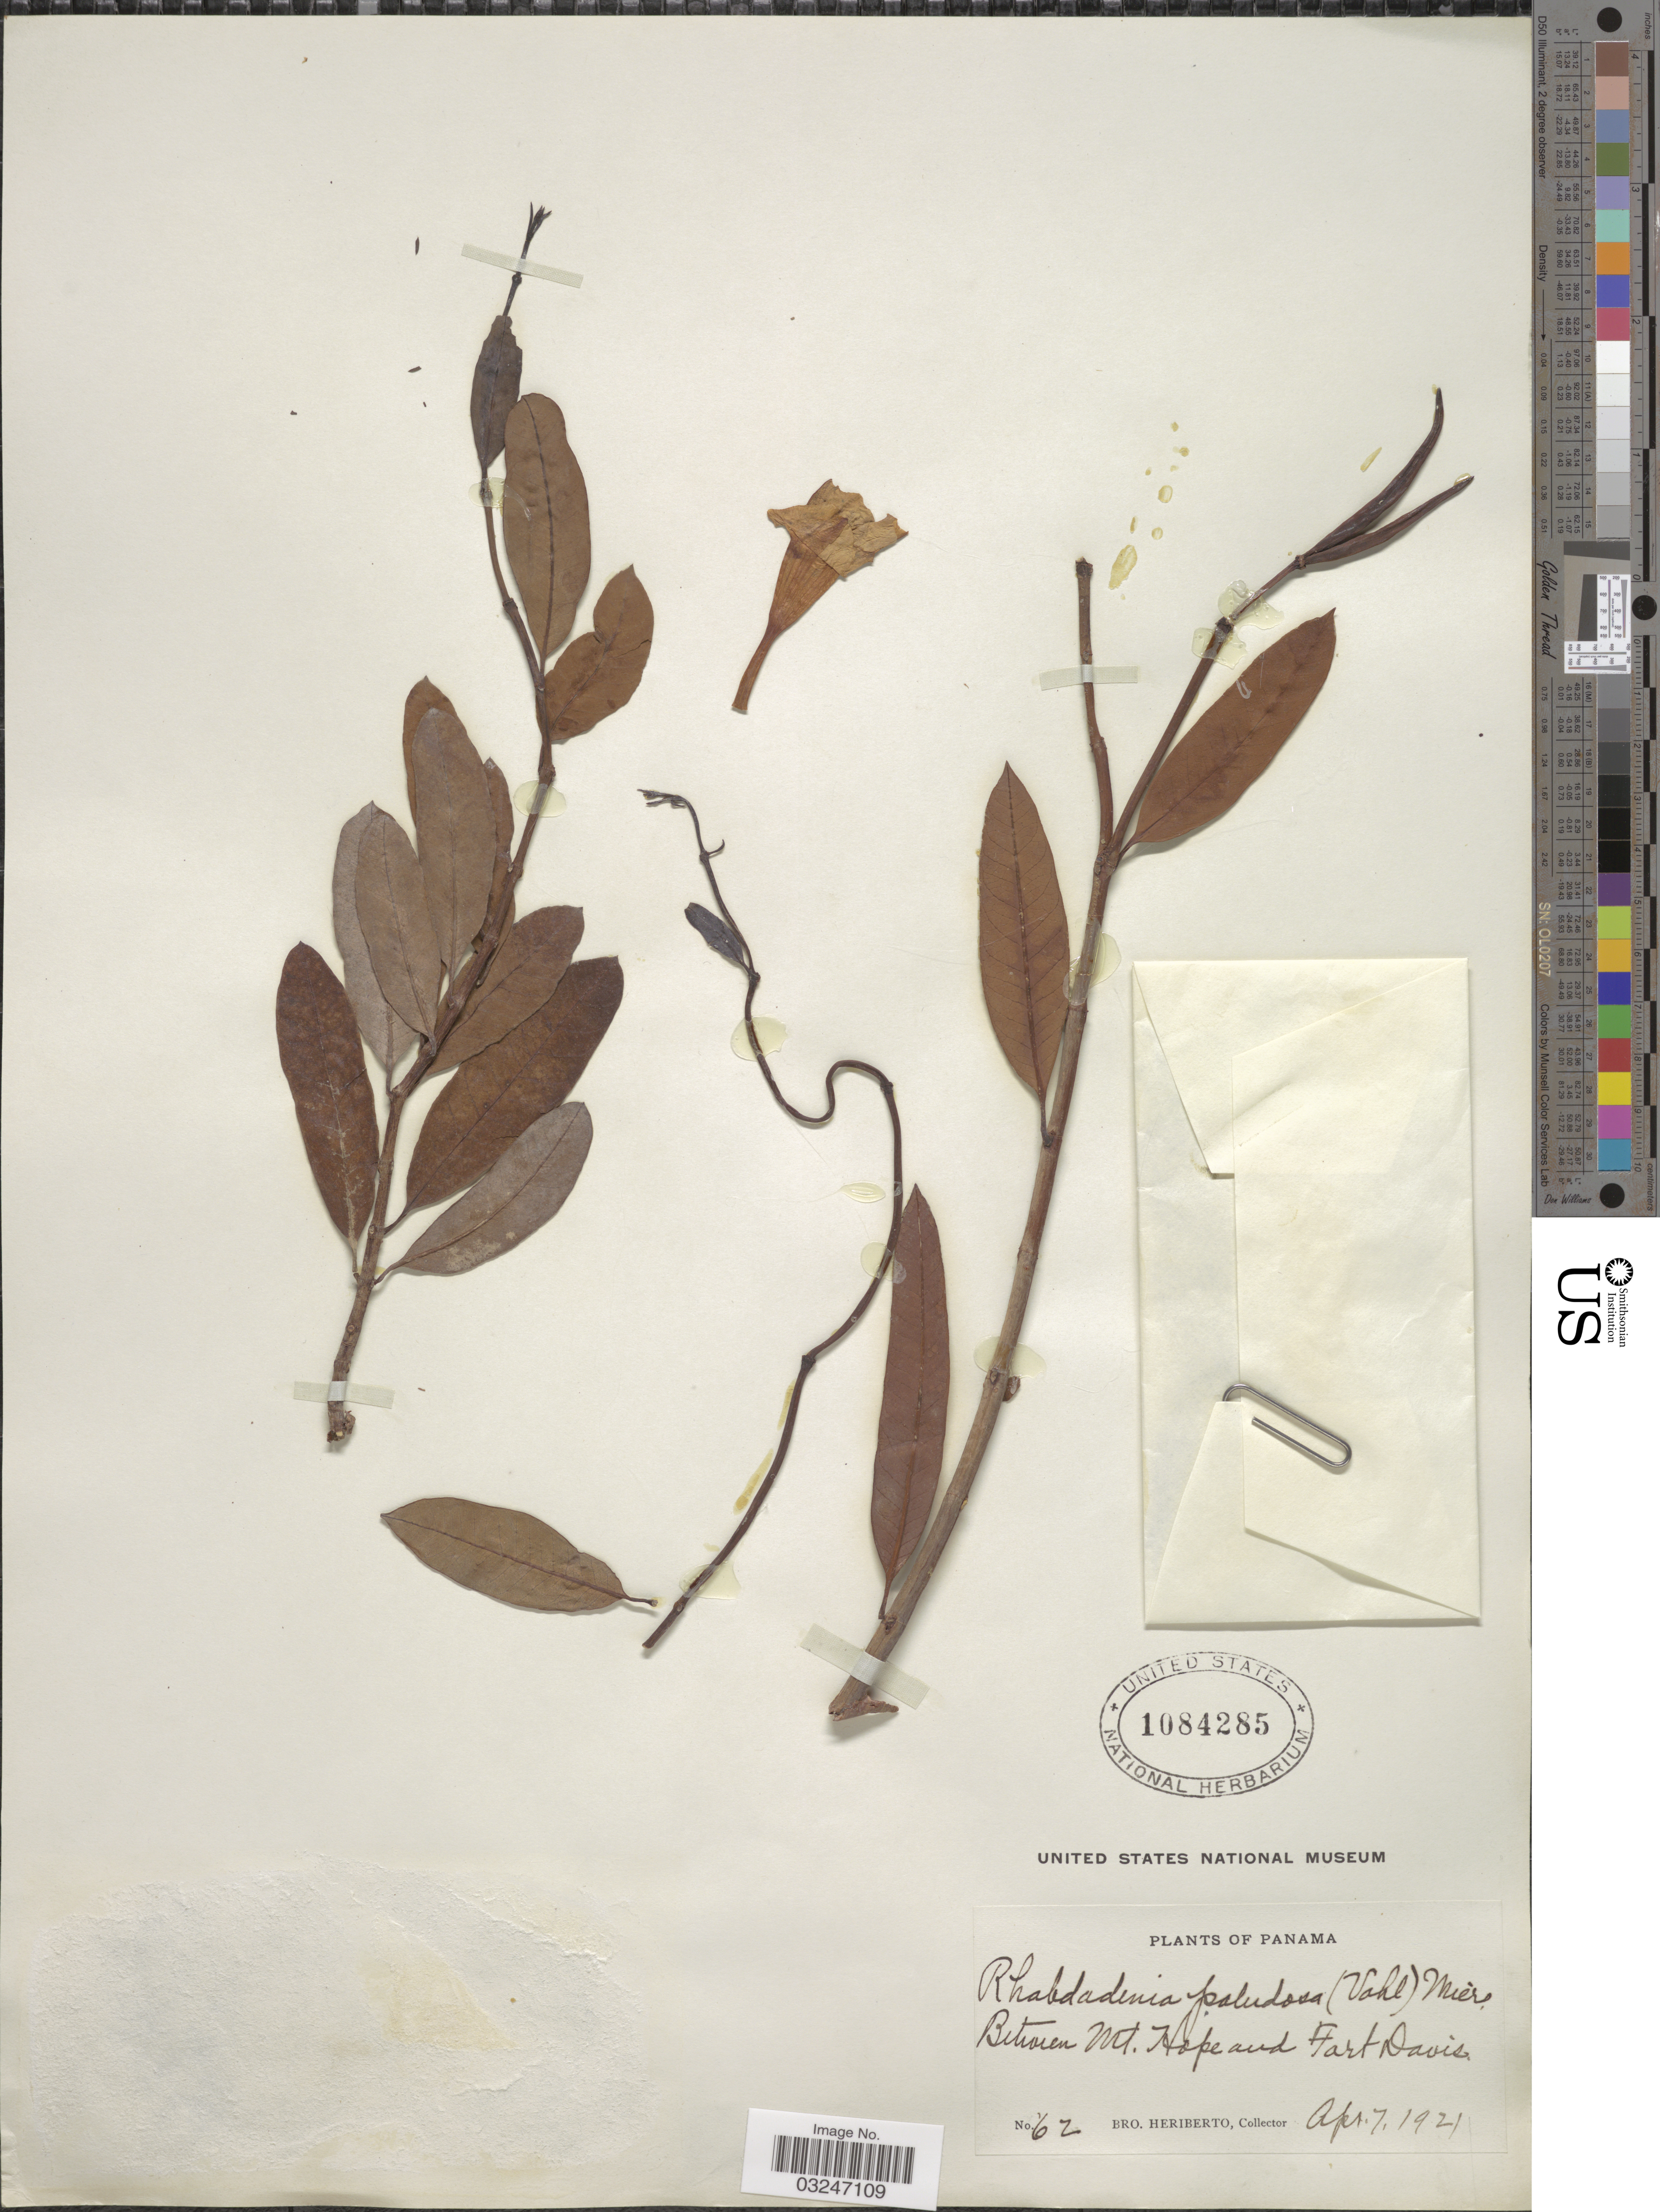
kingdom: Plantae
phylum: Tracheophyta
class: Magnoliopsida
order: Gentianales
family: Apocynaceae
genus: Rhabdadenia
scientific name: Rhabdadenia paludosa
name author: (Vahl) Miers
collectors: B. Heriberto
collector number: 62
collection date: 1921-04-07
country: Panama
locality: Between Mt. Hope and Fort Davis.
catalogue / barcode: US 1084285